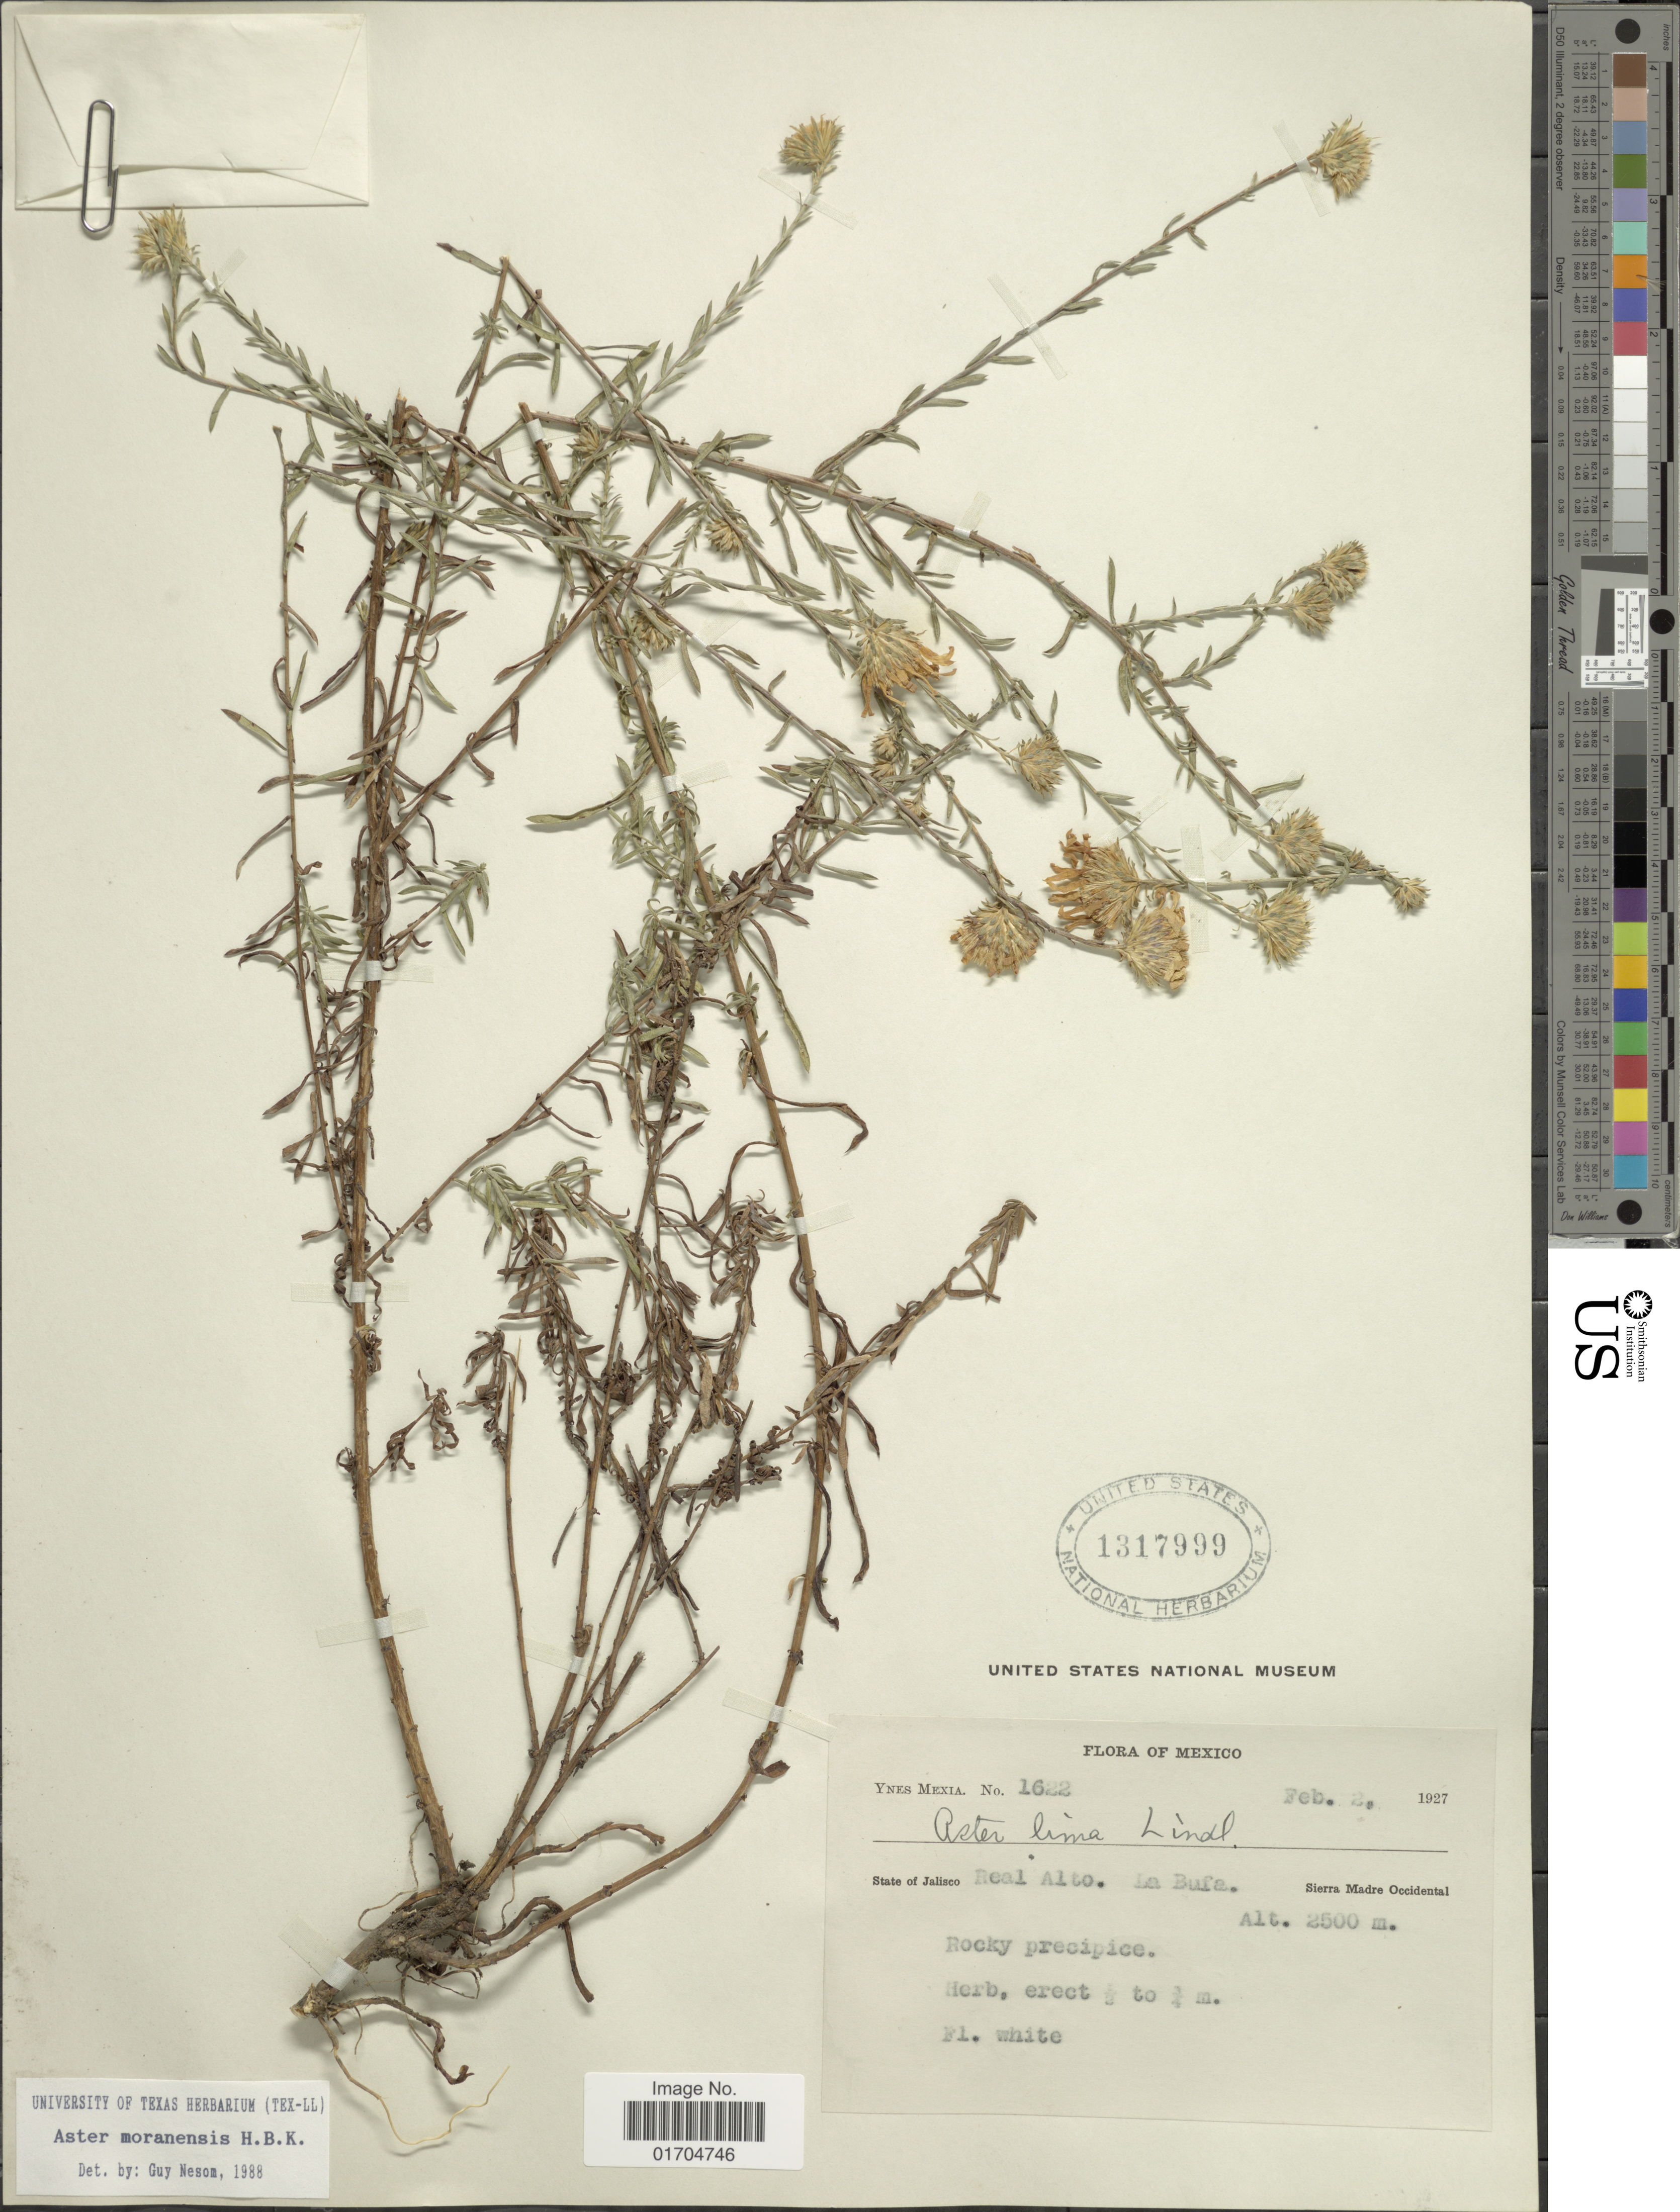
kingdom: Plantae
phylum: Tracheophyta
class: Magnoliopsida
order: Asterales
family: Asteraceae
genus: Symphyotrichum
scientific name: Symphyotrichum moranense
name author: (Kunth) G.L. Nesom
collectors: Y. Mexia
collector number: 1622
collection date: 1927-02-02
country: Mexico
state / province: Jalisco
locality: Real Alto, La Bufa, Sierra Madre Occidental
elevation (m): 2500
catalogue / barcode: US 1317999